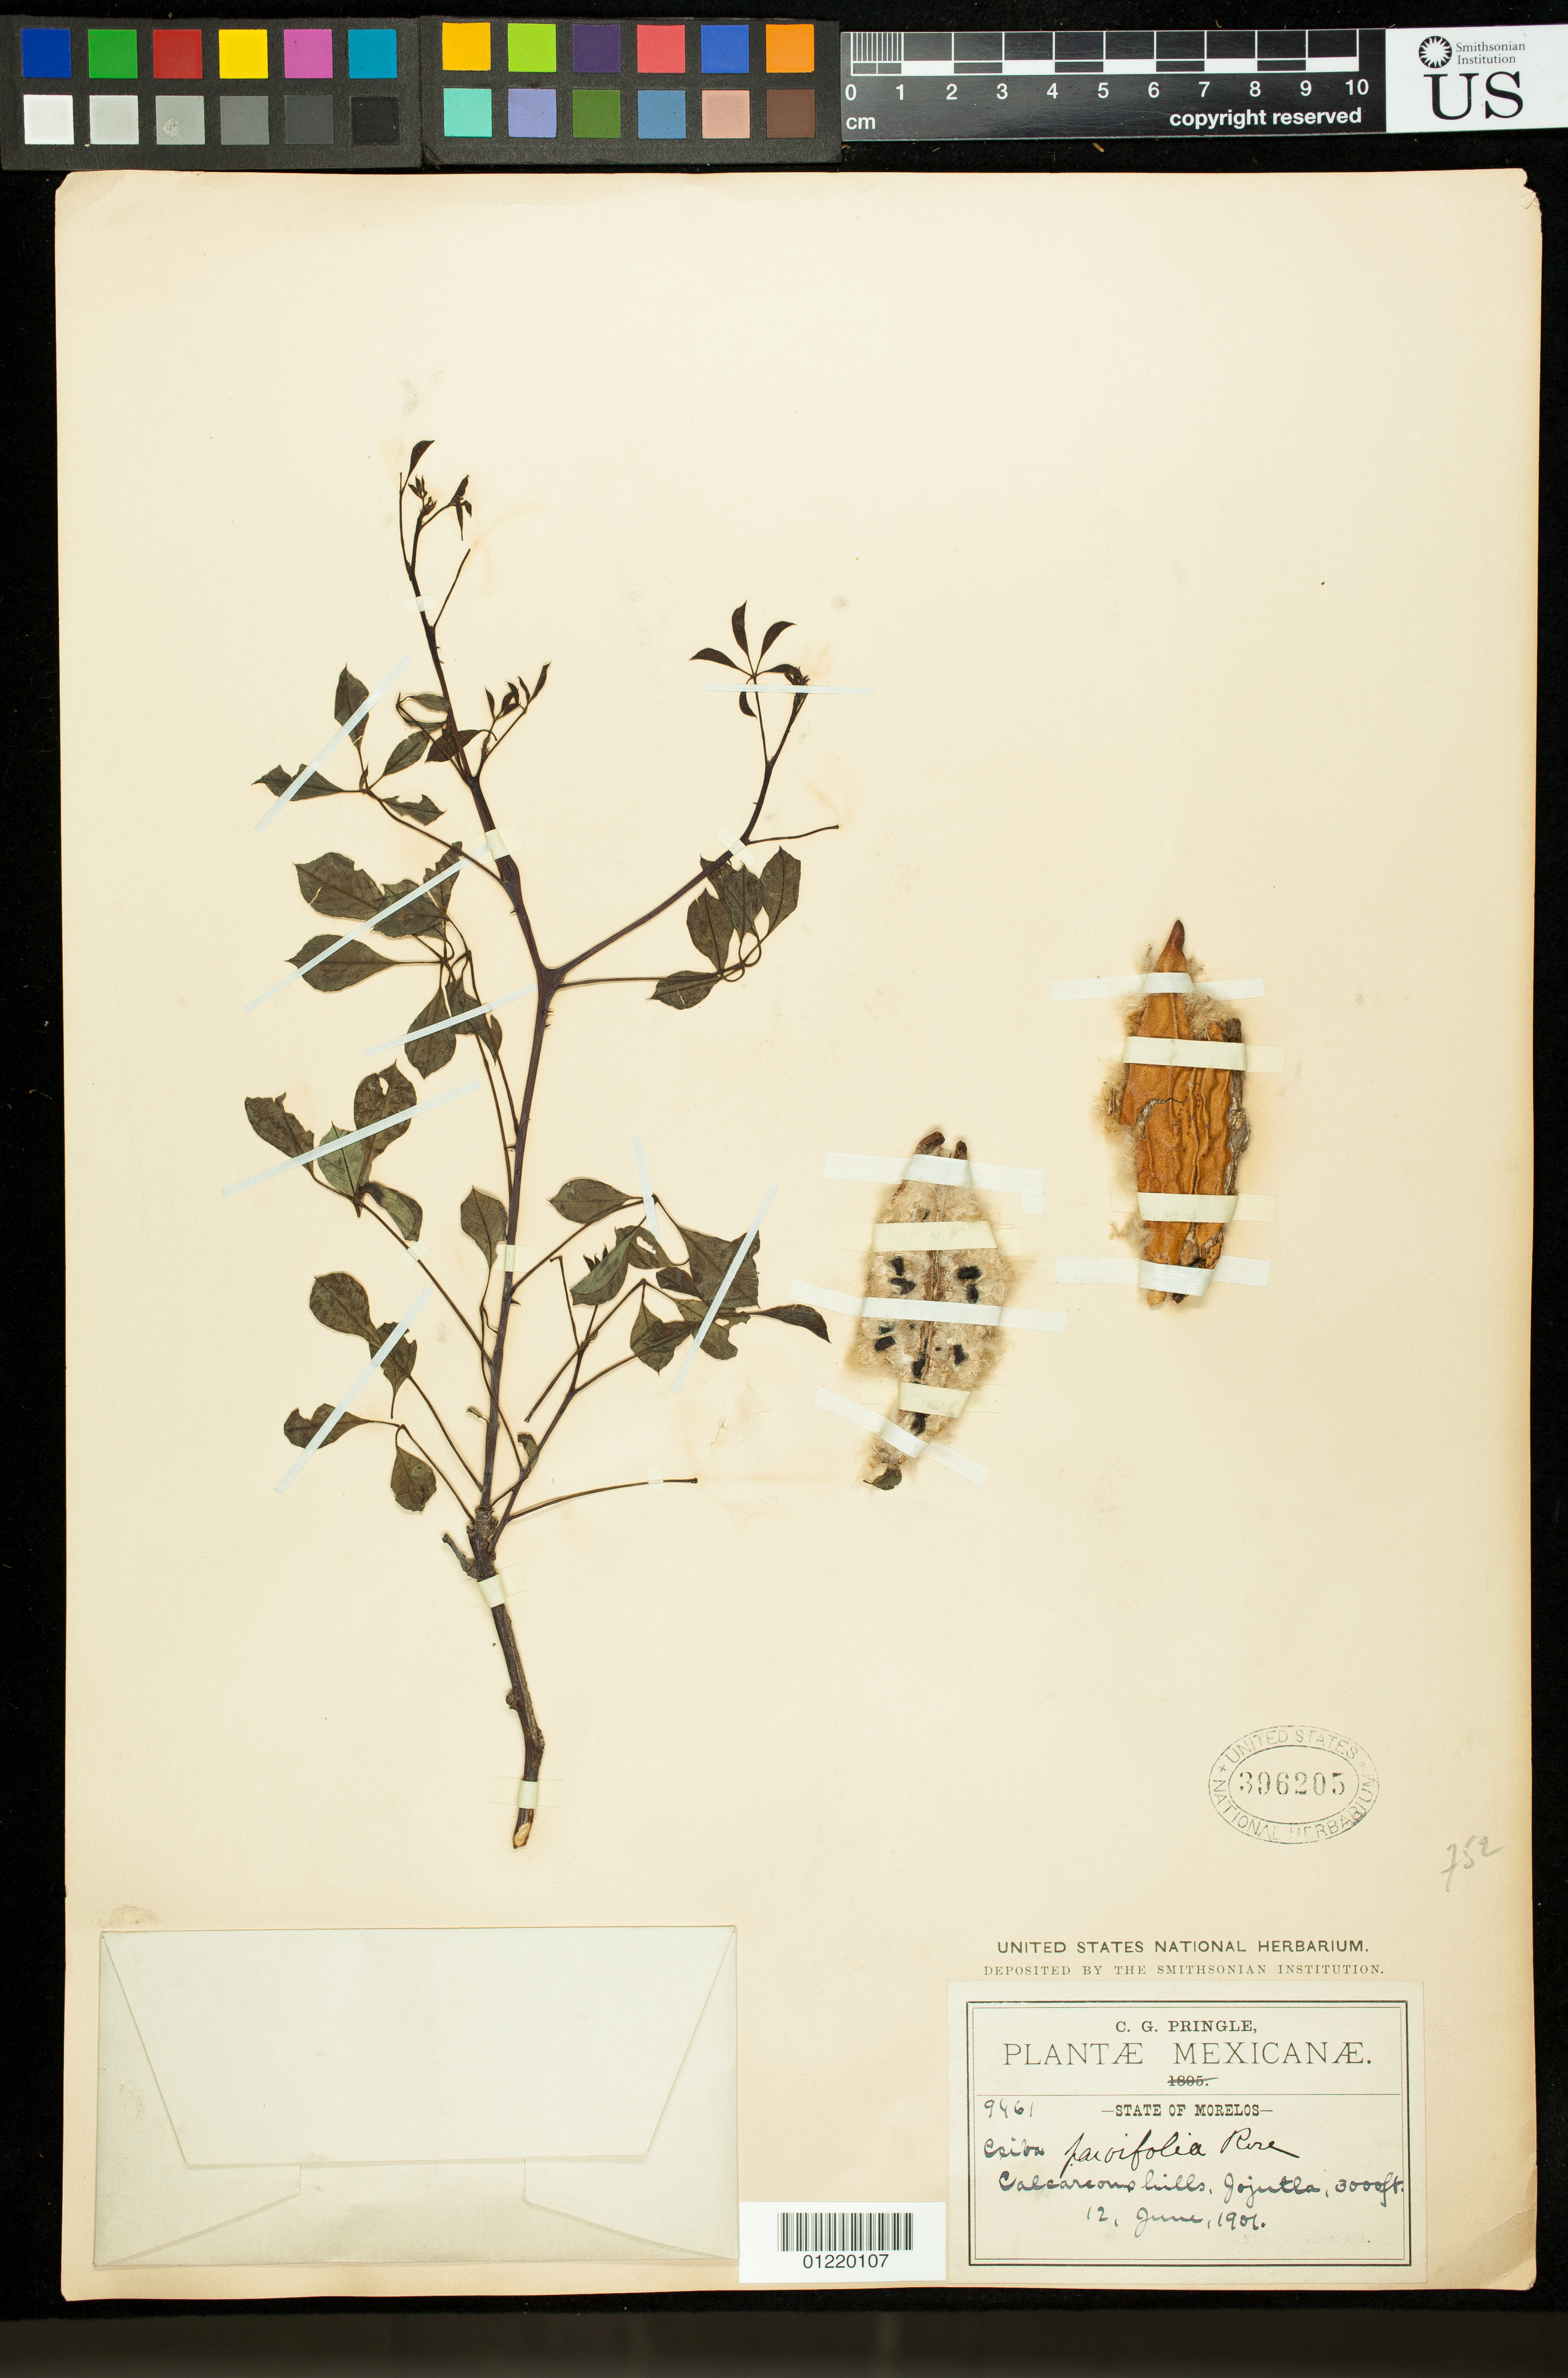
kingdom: Plantae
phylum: Tracheophyta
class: Magnoliopsida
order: Malvales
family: Malvaceae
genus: Ceiba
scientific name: Ceiba parvifolia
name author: Rose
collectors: C. G. Pringle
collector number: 9461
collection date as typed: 6/12/1901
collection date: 1901-06-12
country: Mexico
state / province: Morelos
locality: State of Morelos. Calcareous hills, Jojutla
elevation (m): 914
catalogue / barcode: US 396205